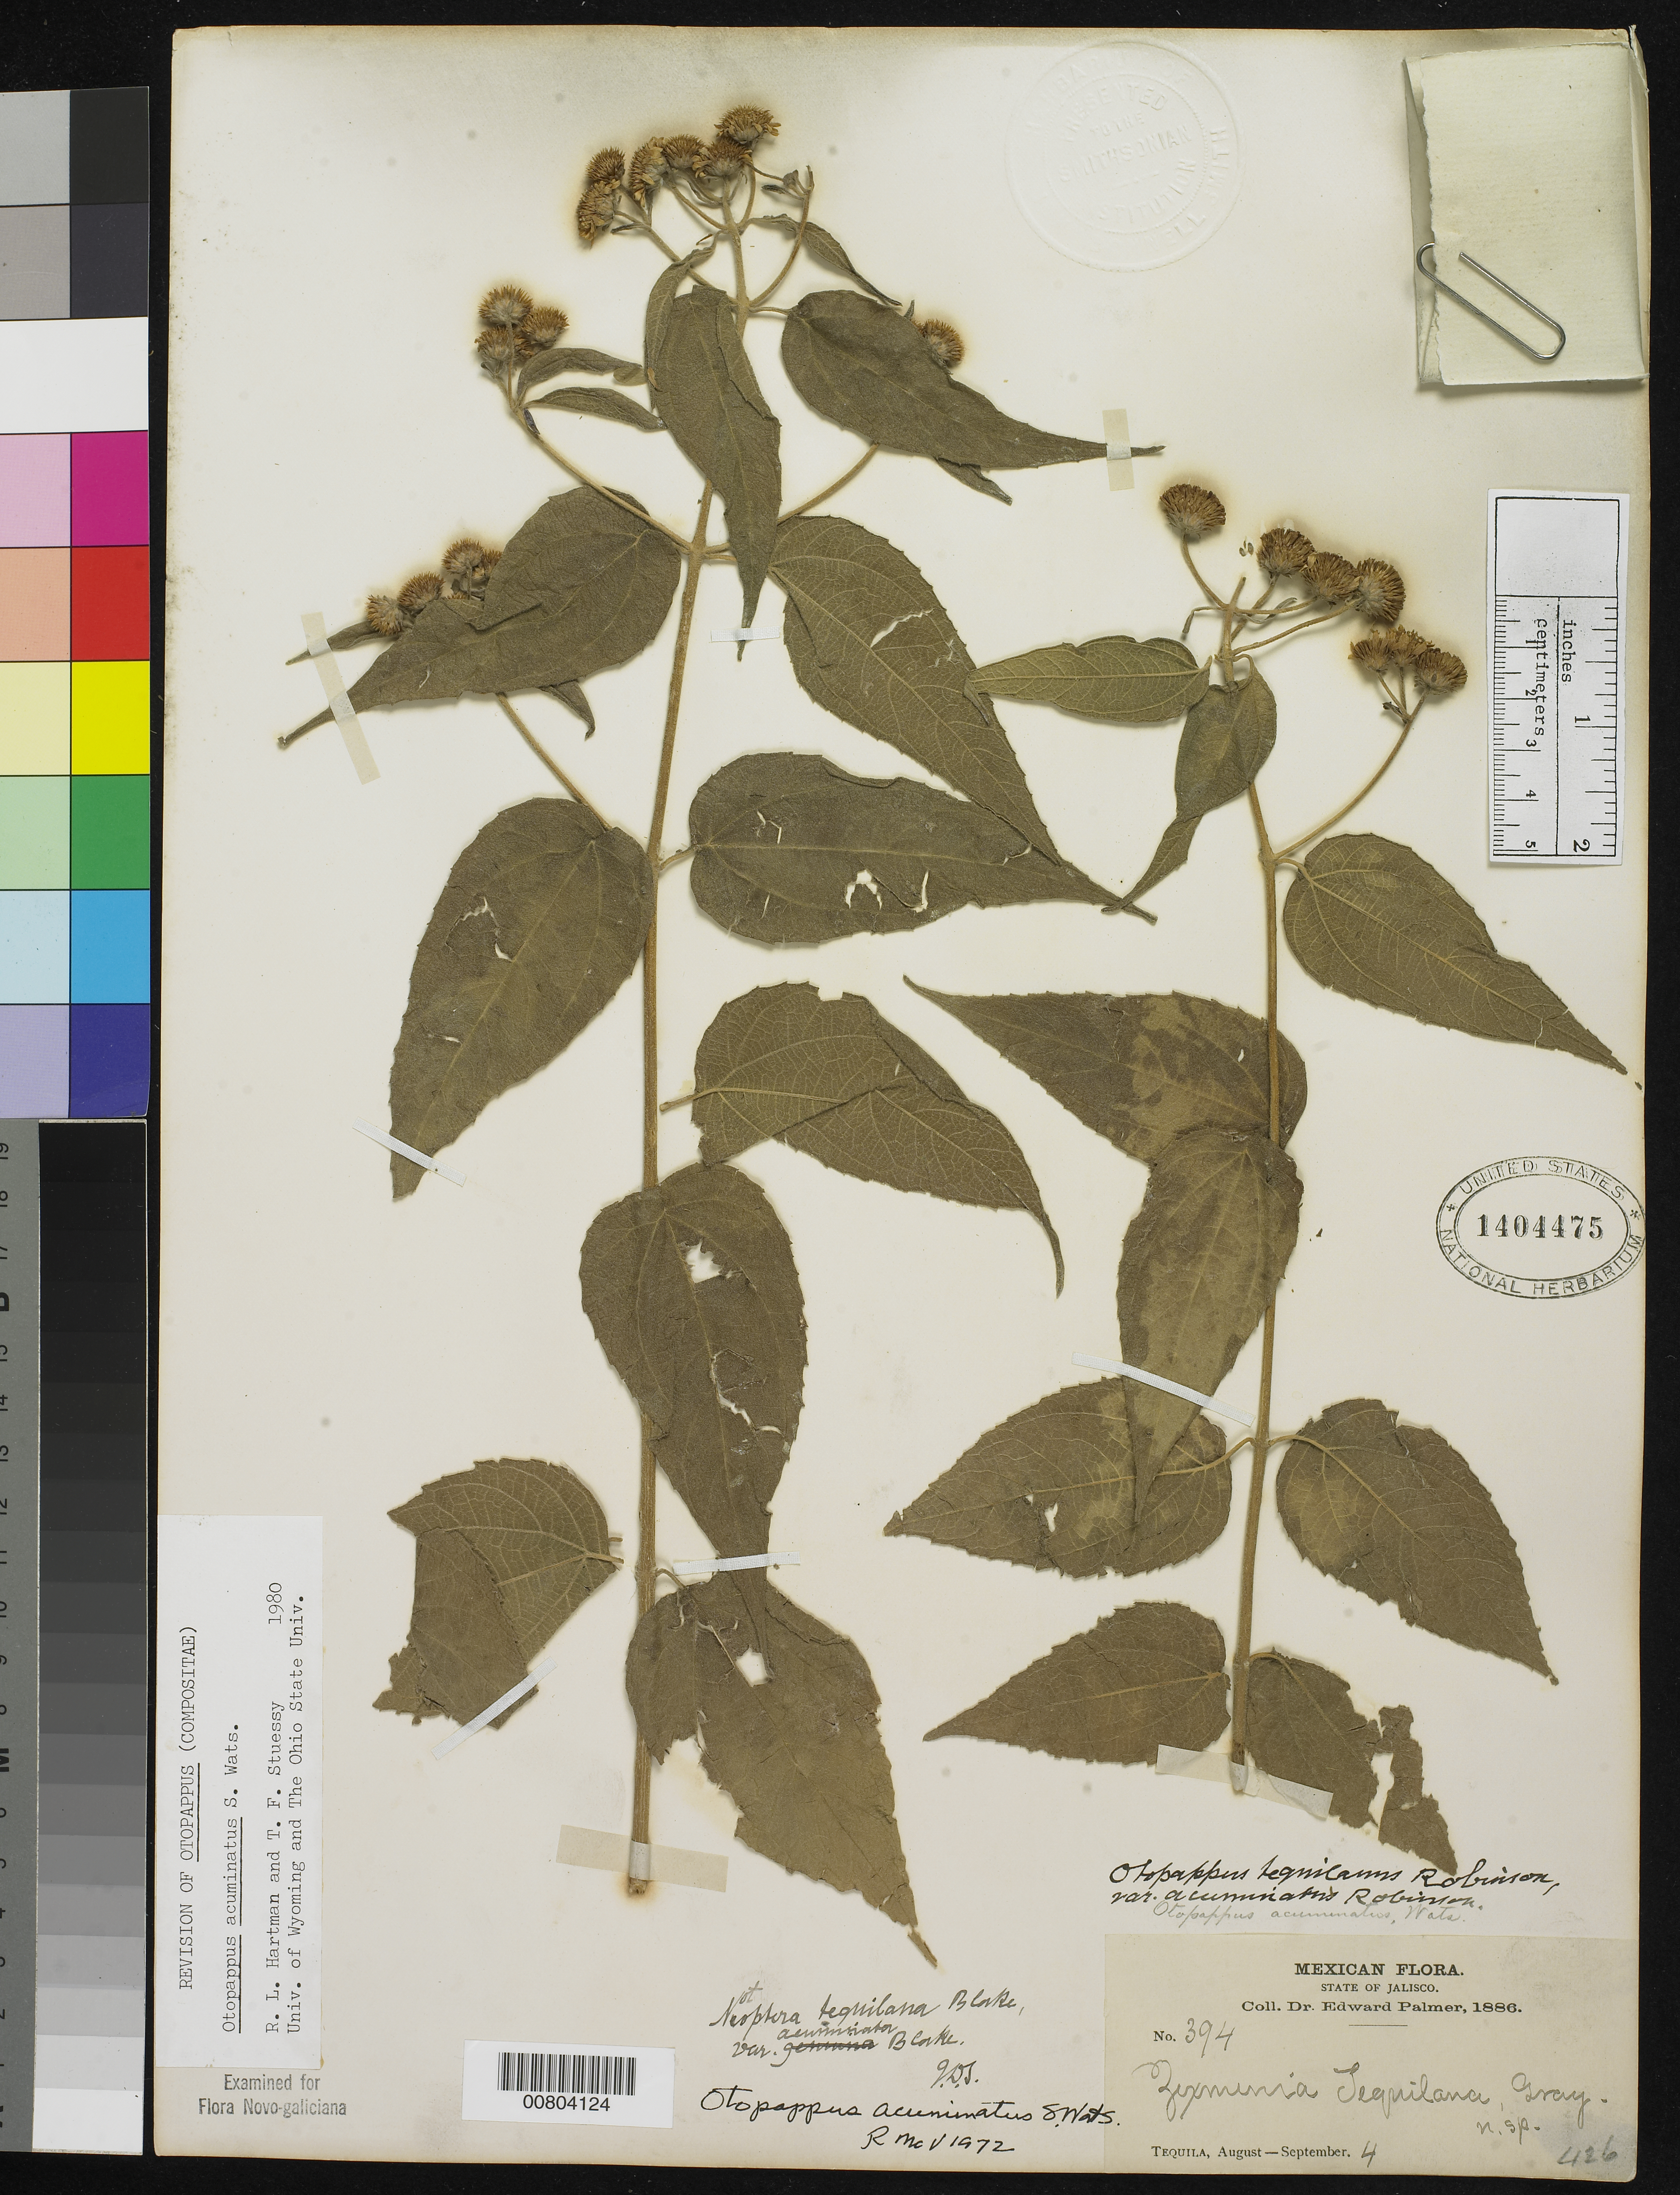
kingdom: Plantae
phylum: Tracheophyta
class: Magnoliopsida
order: Asterales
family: Asteraceae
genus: Otopappus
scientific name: Otopappus acuminatus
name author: S. Watson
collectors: E. Palmer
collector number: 394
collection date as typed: Aug 1886 to -- Sep 1886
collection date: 1886-08/1886-09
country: Mexico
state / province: Jalisco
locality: Tequila, Jalisco.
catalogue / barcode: US 1404475